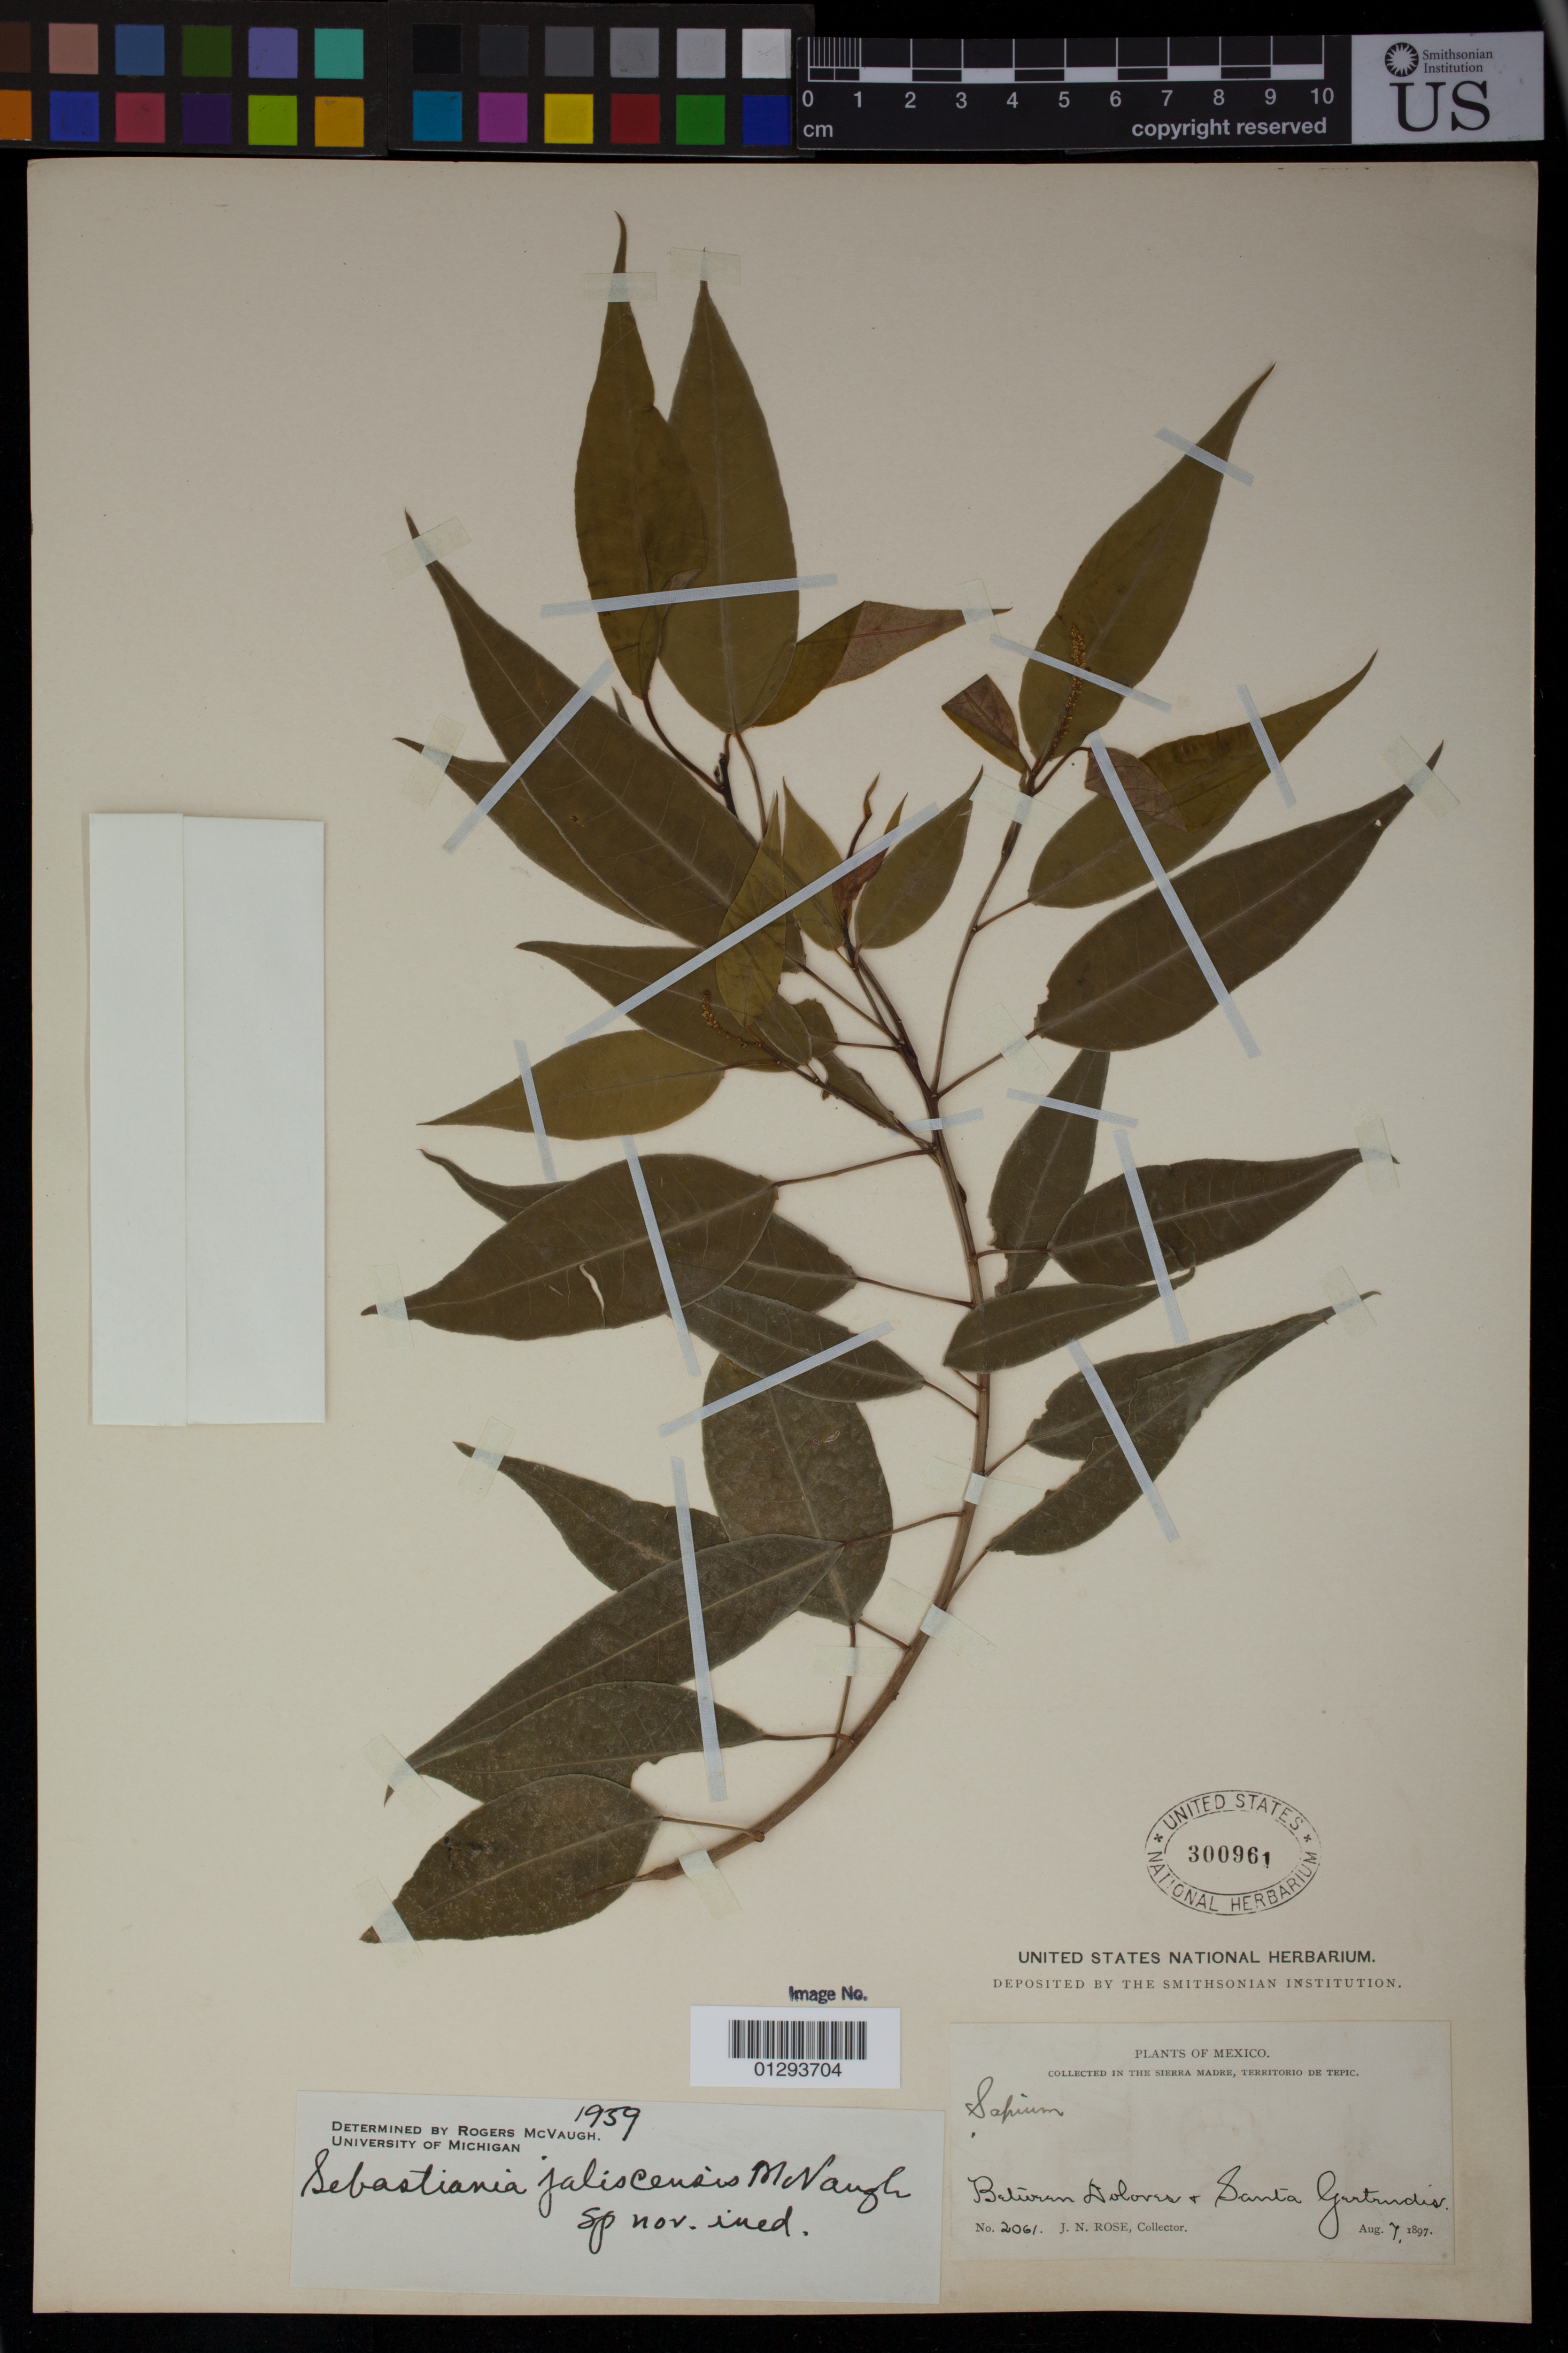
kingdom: Plantae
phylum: Tracheophyta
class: Magnoliopsida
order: Malpighiales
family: Euphorbiaceae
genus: Sebastiania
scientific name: Sebastiania jaliscensis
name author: McVaugh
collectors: J. N. Rose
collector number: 2061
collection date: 1897-08-07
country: Mexico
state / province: Nayarit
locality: in Sierra Madre, Territorio de Tepic.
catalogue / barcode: US 300961